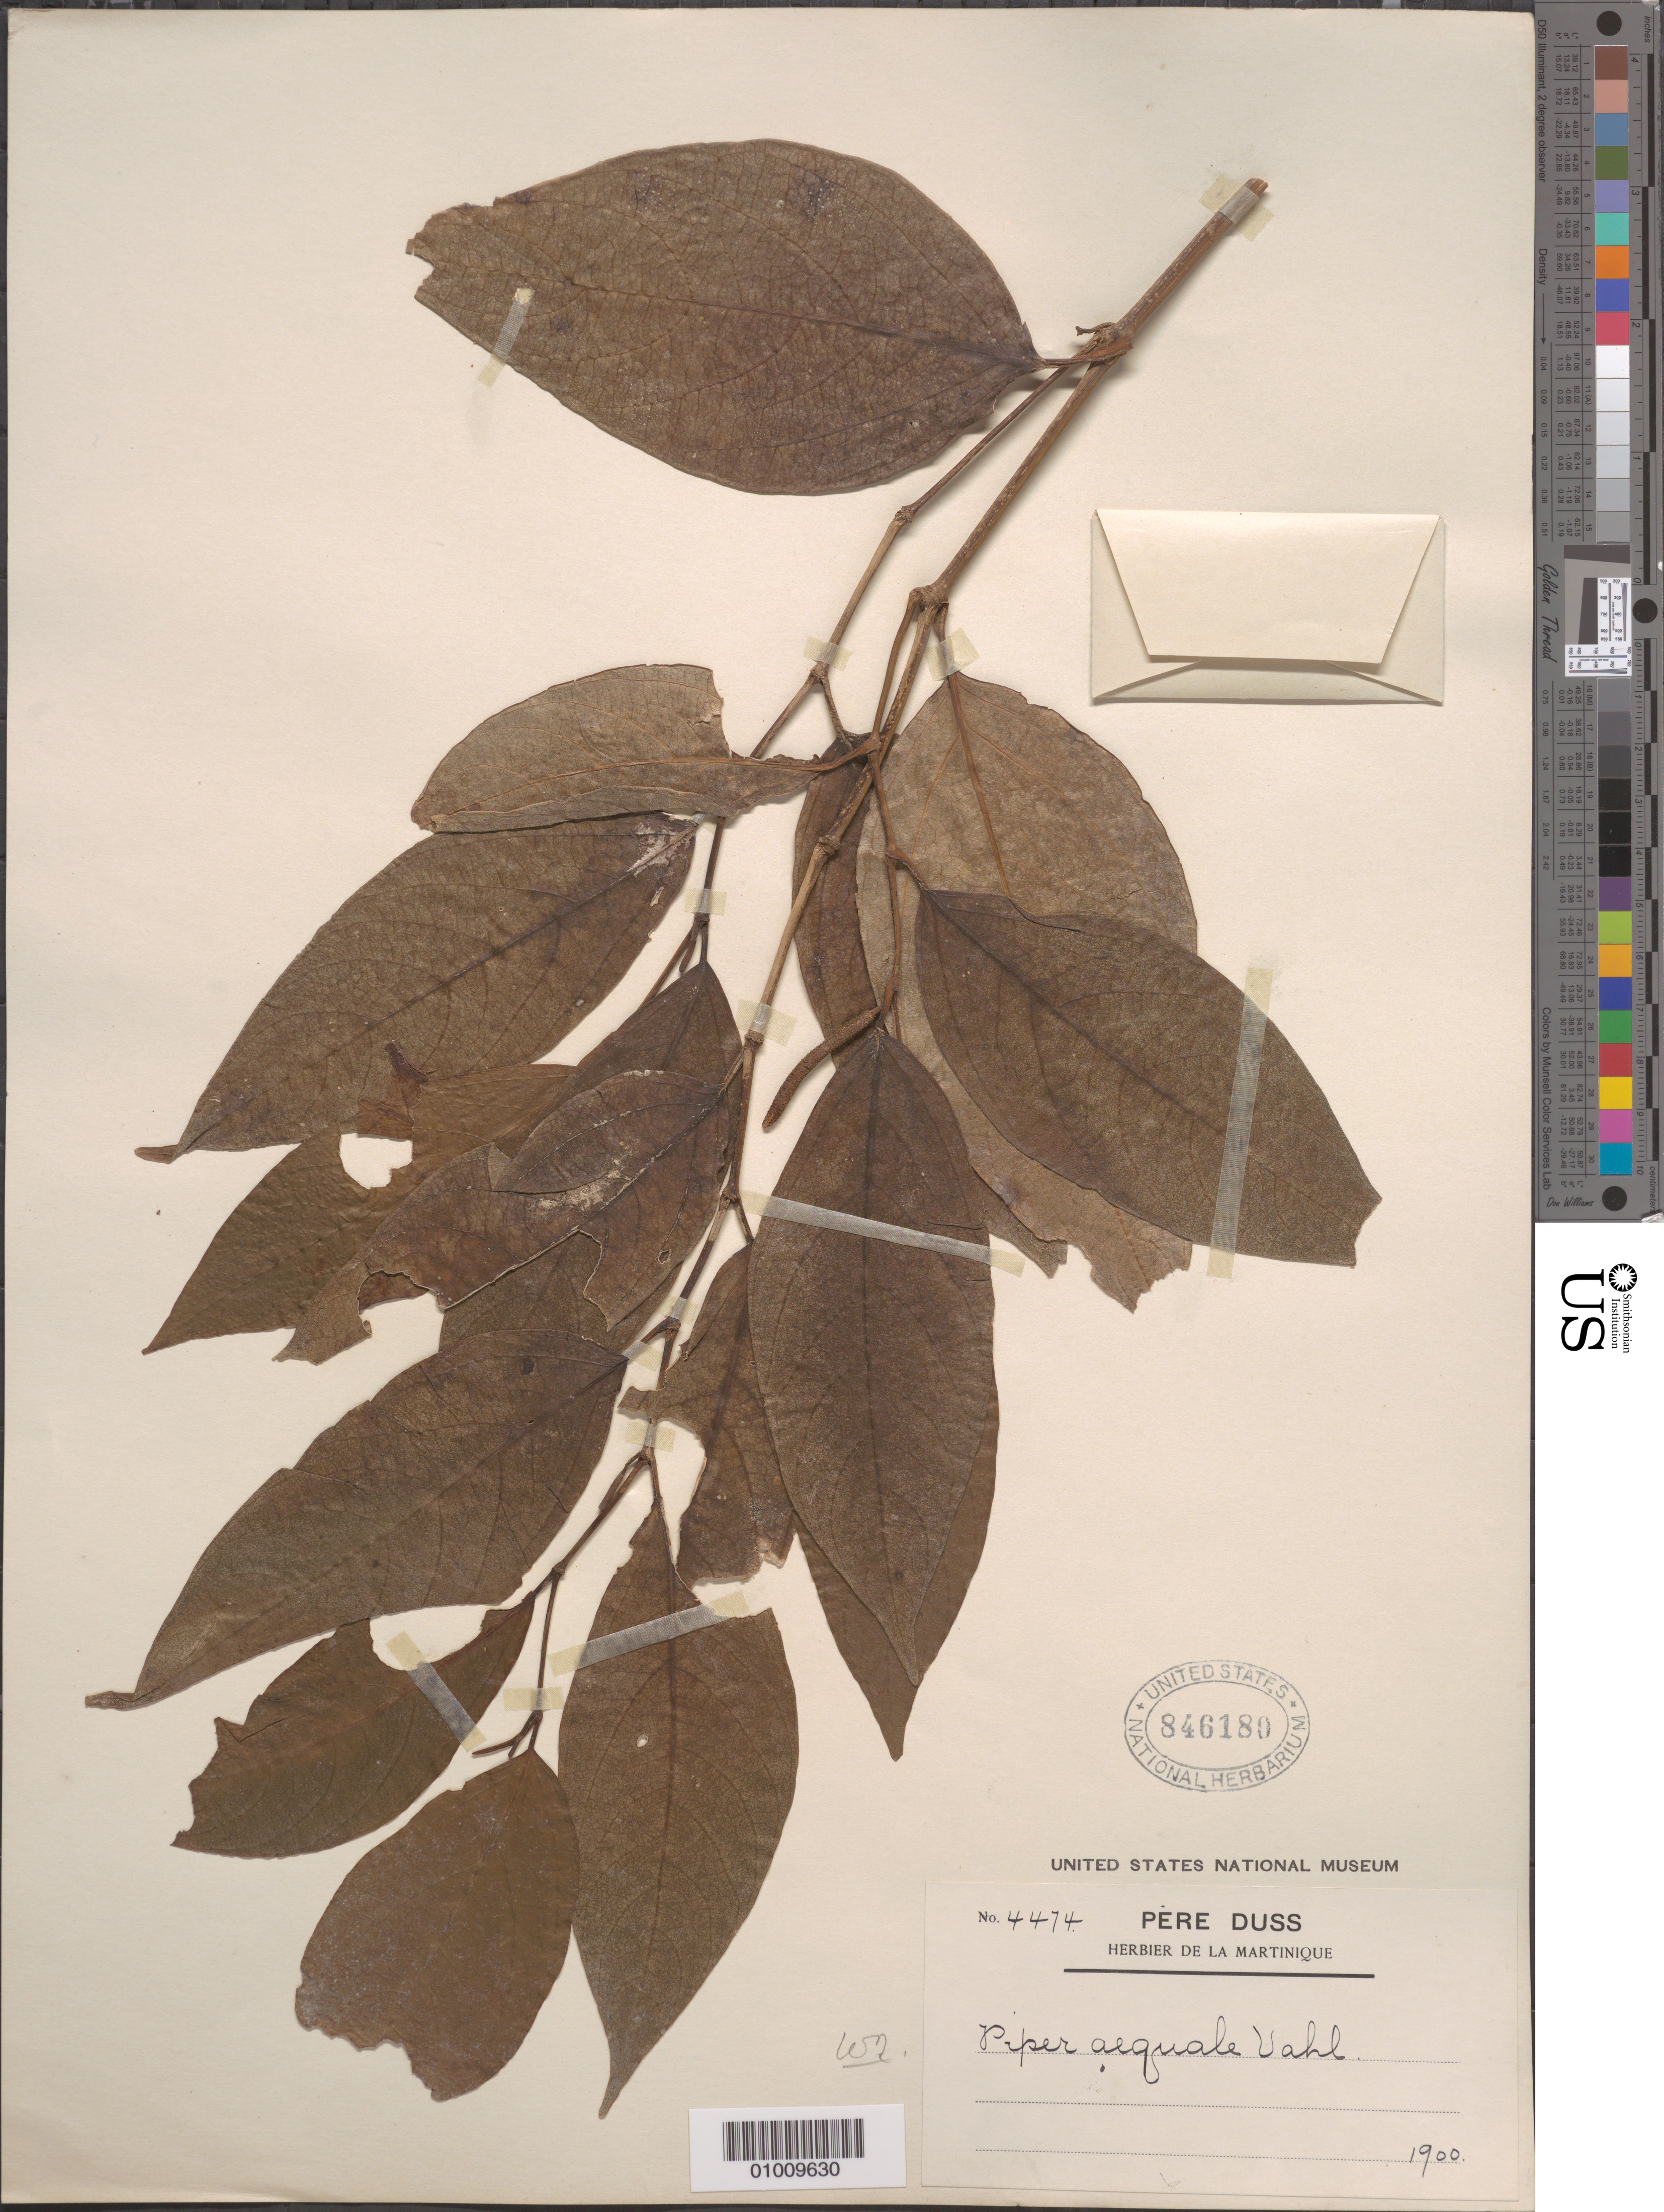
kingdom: Plantae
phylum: Tracheophyta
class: Magnoliopsida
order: Piperales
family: Piperaceae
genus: Piper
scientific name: Piper aequale var. aequale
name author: Vahl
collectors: Père Duss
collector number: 4474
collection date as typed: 1900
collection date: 1900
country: Martinique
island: Martinique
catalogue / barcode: US 846180